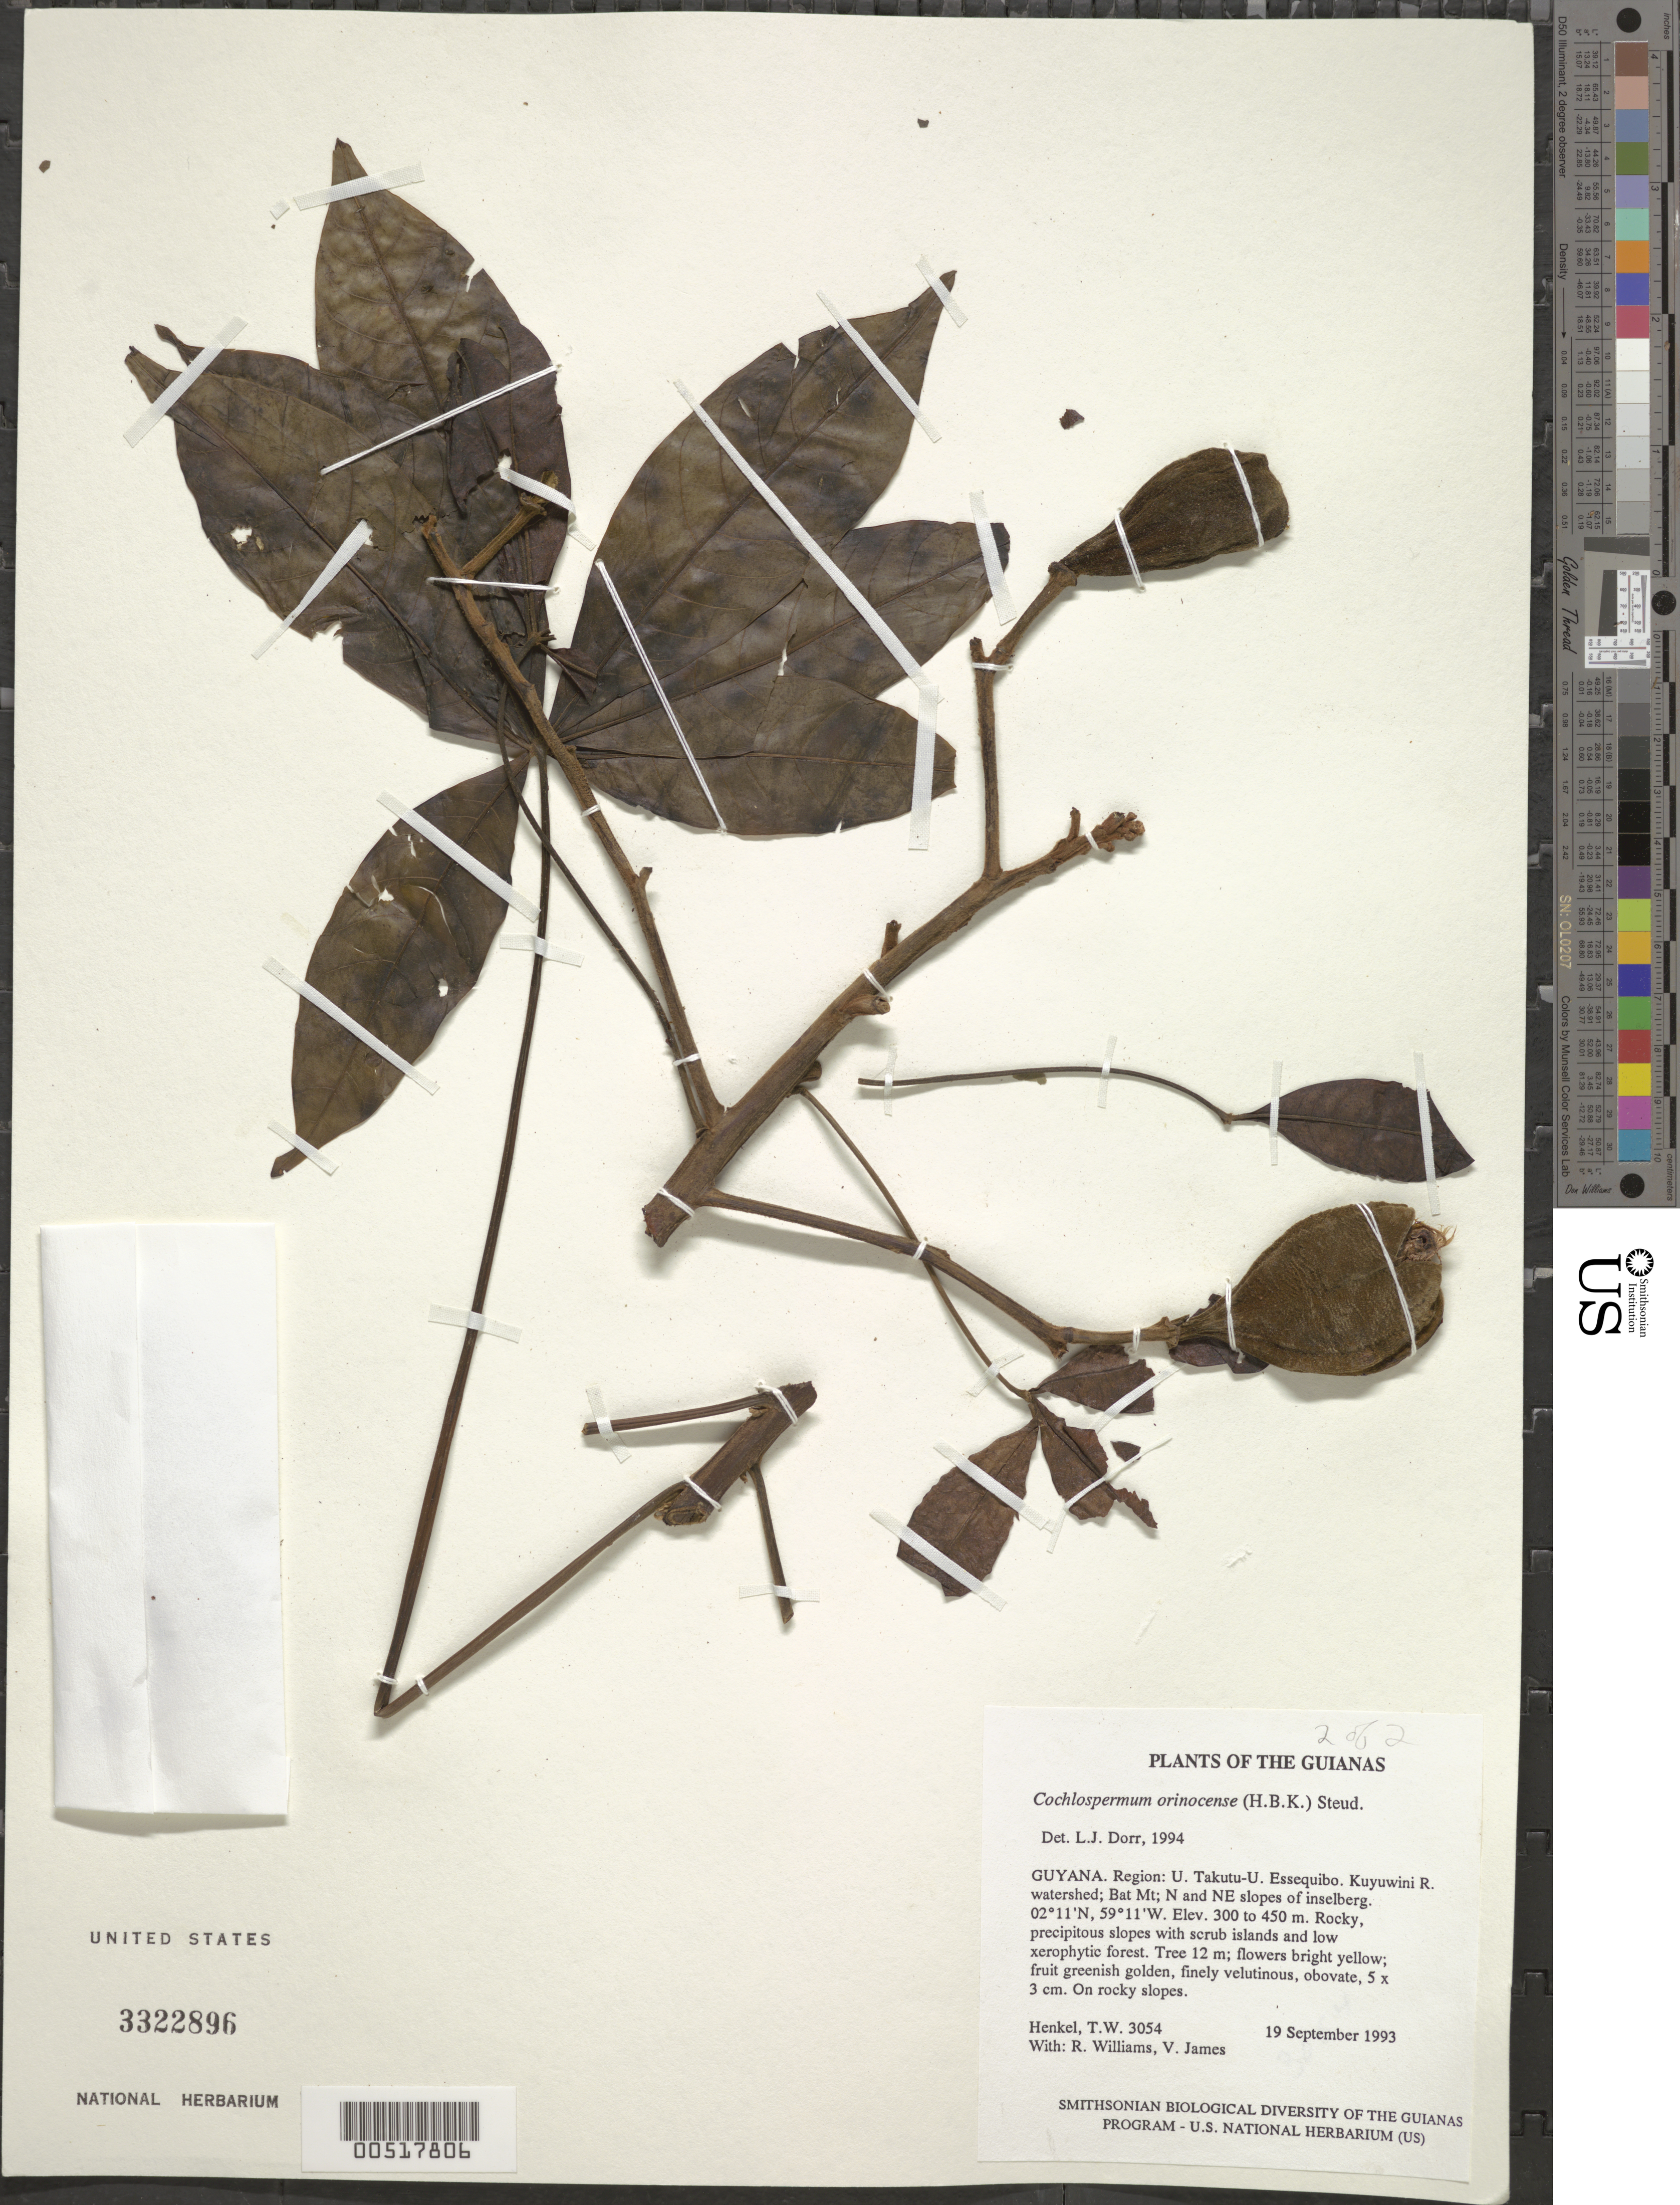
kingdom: Plantae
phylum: Tracheophyta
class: Magnoliopsida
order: Malvales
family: Cochlospermaceae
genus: Cochlospermum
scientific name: Cochlospermum orinocense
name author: (Kunth) Steud.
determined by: Dorr, L. J., (BOT), Smithsonian Institution - National Museum of Natural History (UNITED STATES)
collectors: T. Henkel, R. Williams & V. James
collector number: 3054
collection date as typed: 19 September 1993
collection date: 1993-09-19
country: Guyana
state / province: U. Takutu-U. Essequibo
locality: Kuyuwini R. watershed; Bat Mt; N and NE slopes of inselberg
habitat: Rocky, precipitous slopes with scrub islands and low xerophytic forest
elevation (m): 300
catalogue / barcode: US 3322896